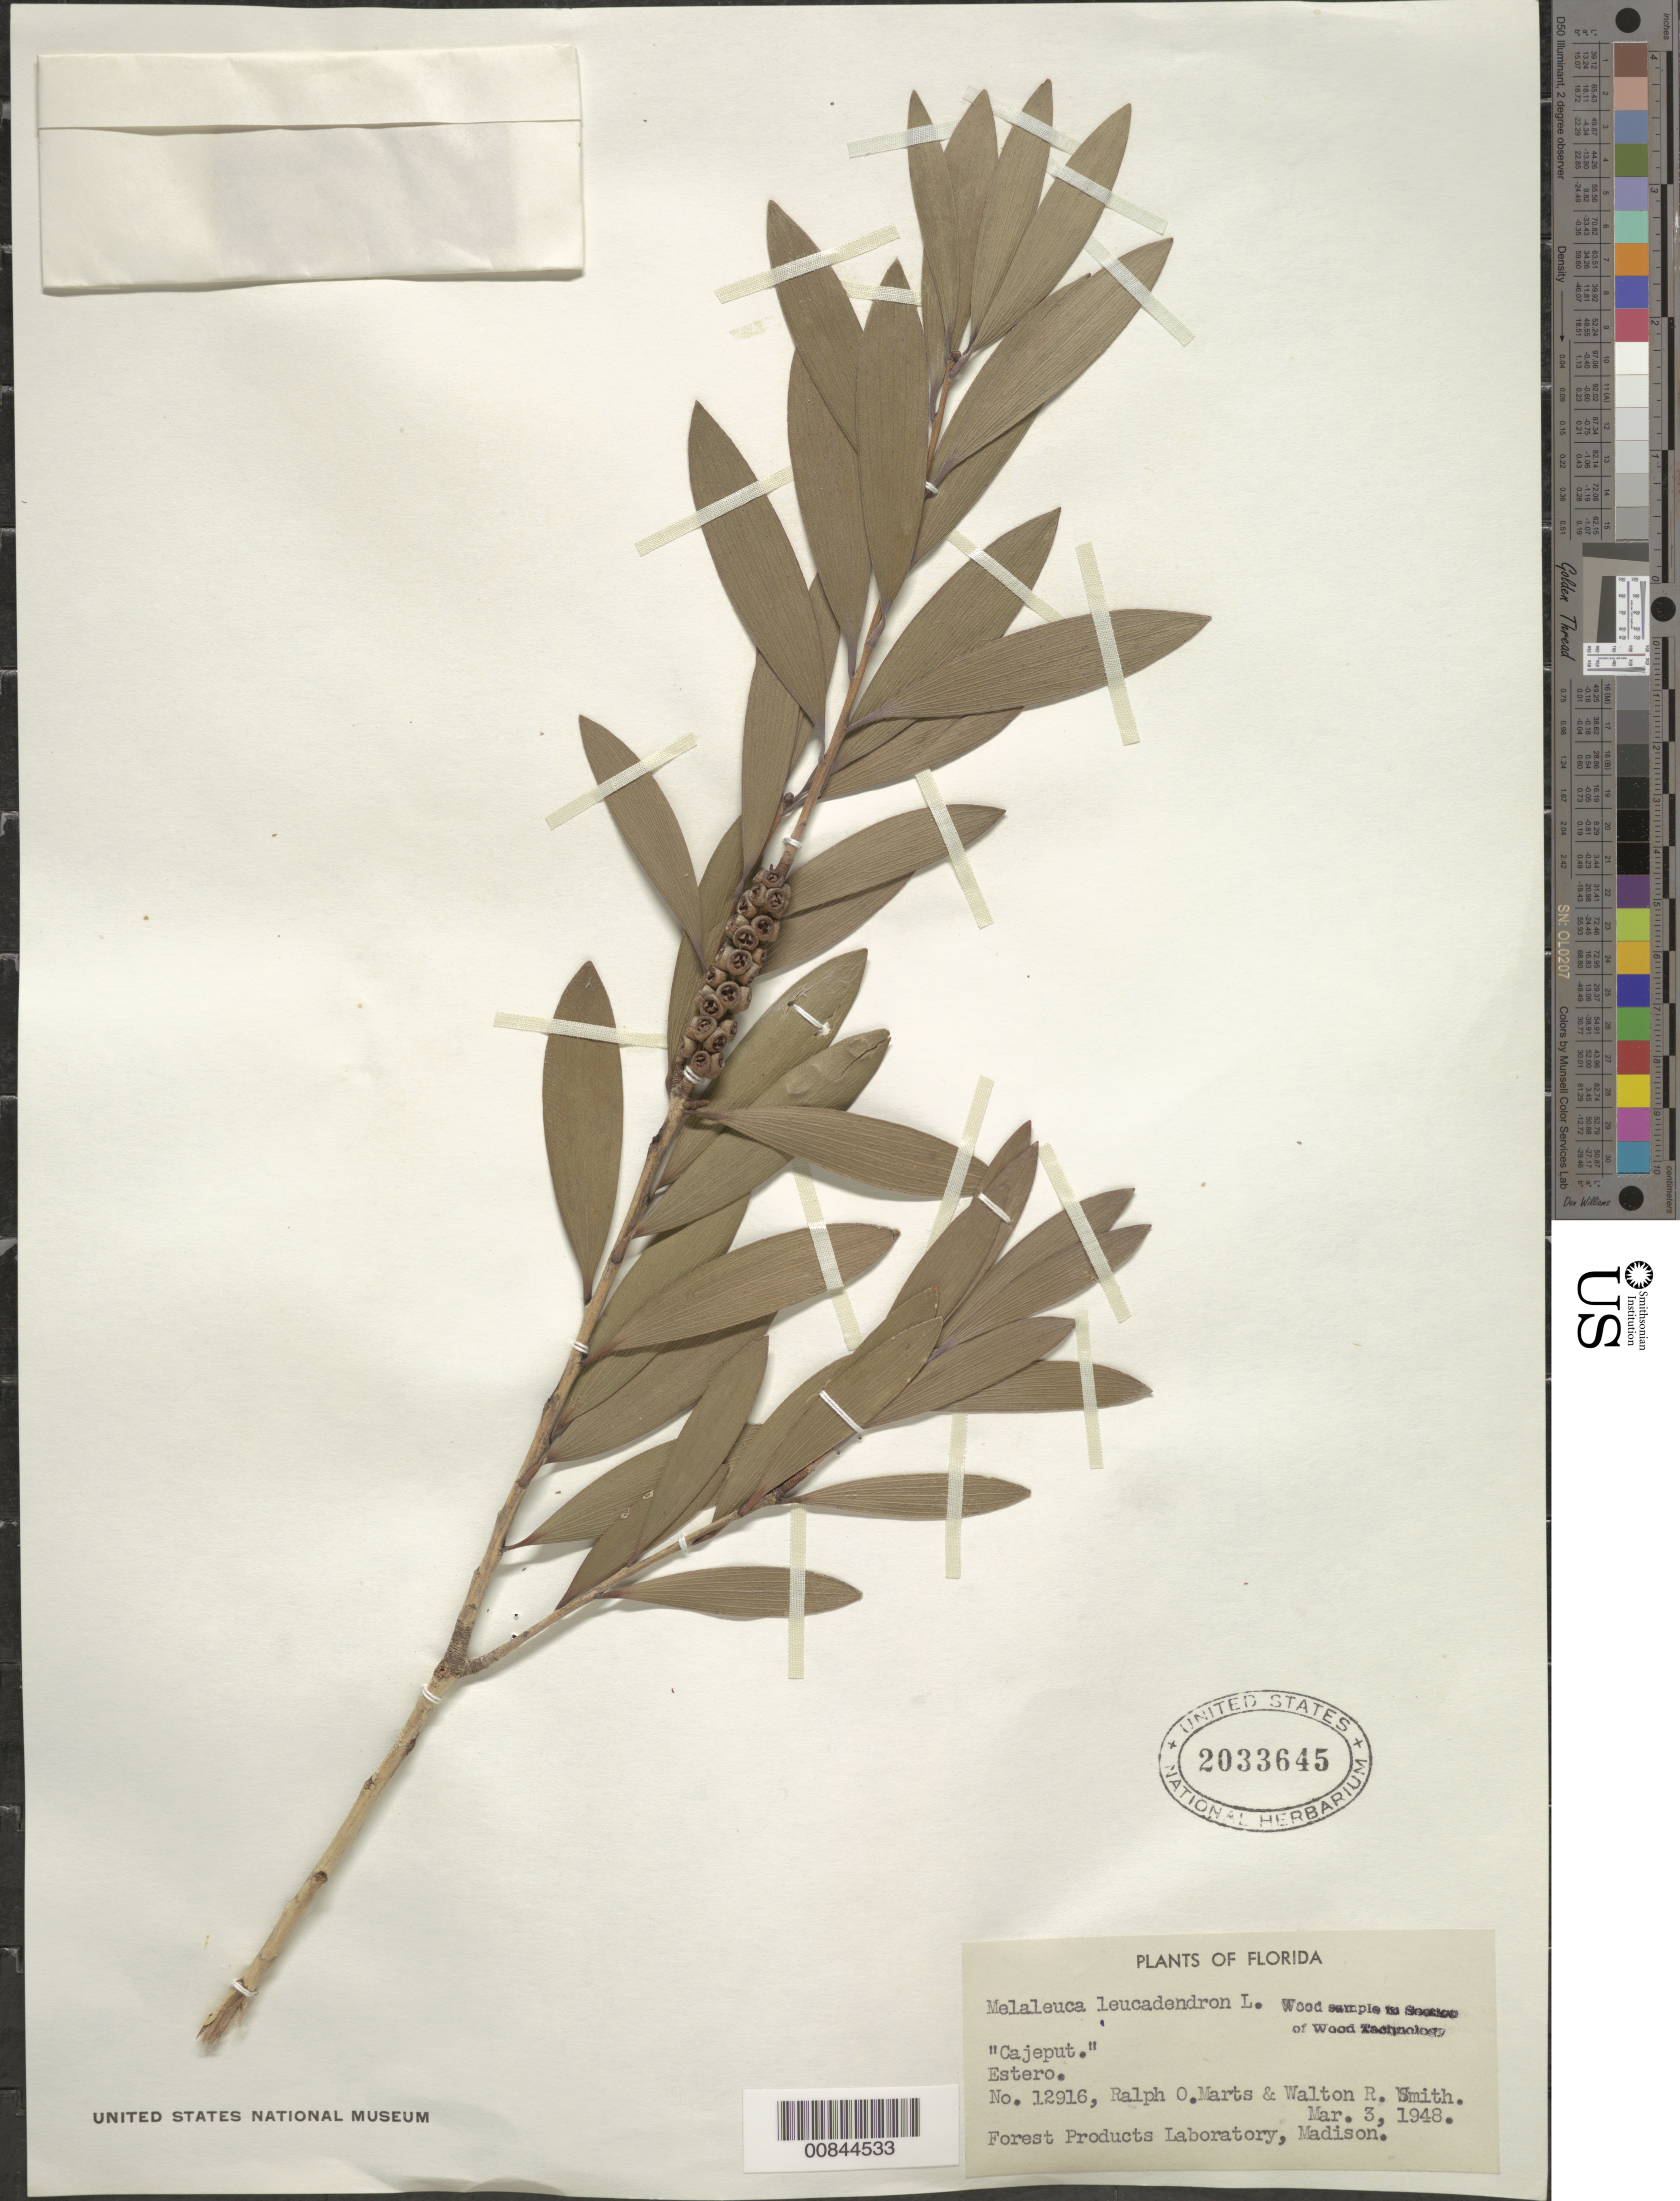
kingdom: Plantae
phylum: Tracheophyta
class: Magnoliopsida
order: Myrtales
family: Myrtaceae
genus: Melaleuca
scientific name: Melaleuca leucadendra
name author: (L.) L.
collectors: R. Marts & W. Smith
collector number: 12916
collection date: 1948-03-03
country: United States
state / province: Florida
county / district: Lee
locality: Estero.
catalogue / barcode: US 2033645